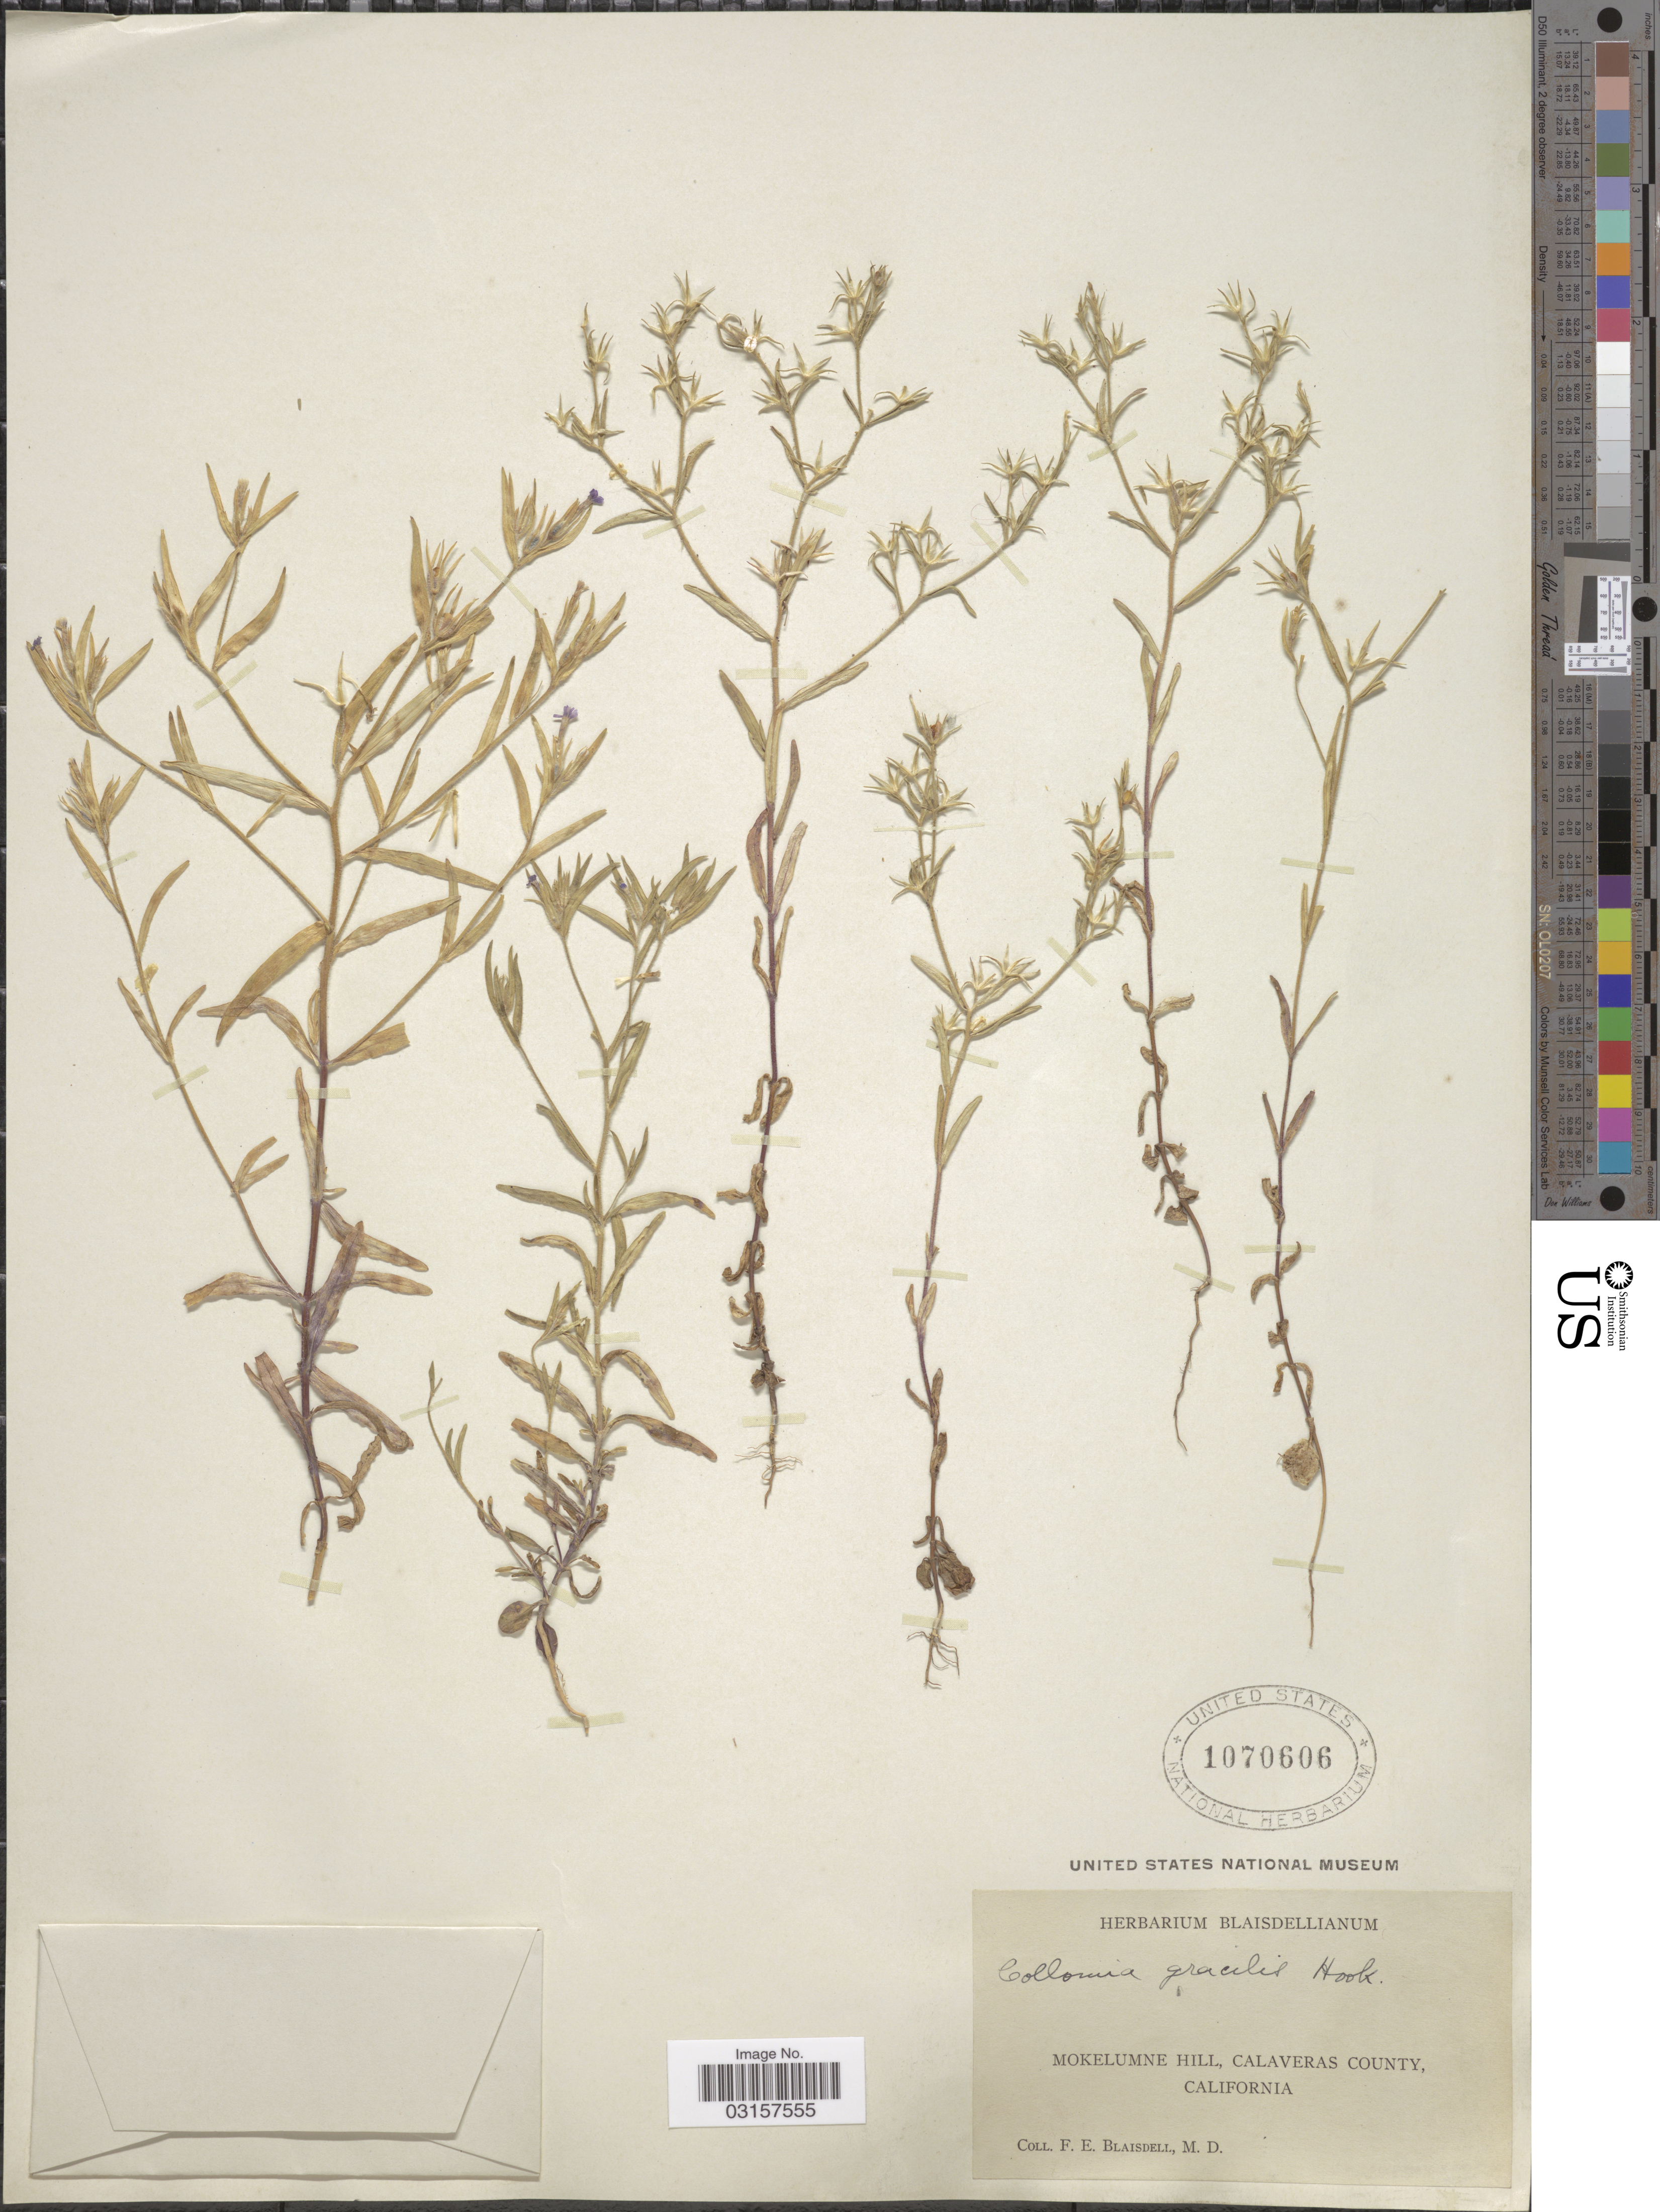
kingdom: Plantae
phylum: Tracheophyta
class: Magnoliopsida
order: Ericales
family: Polemoniaceae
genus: Microsteris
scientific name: Microsteris gracilis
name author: (Hook.) Greene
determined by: (US) Smithsonian Institution - National Museum of Natural History - Department of Botany (UNITED STATES)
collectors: F. Blaisdell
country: United States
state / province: California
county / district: Calaveras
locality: Mokelumne Hill, Calaveras County.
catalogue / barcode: US 1070606